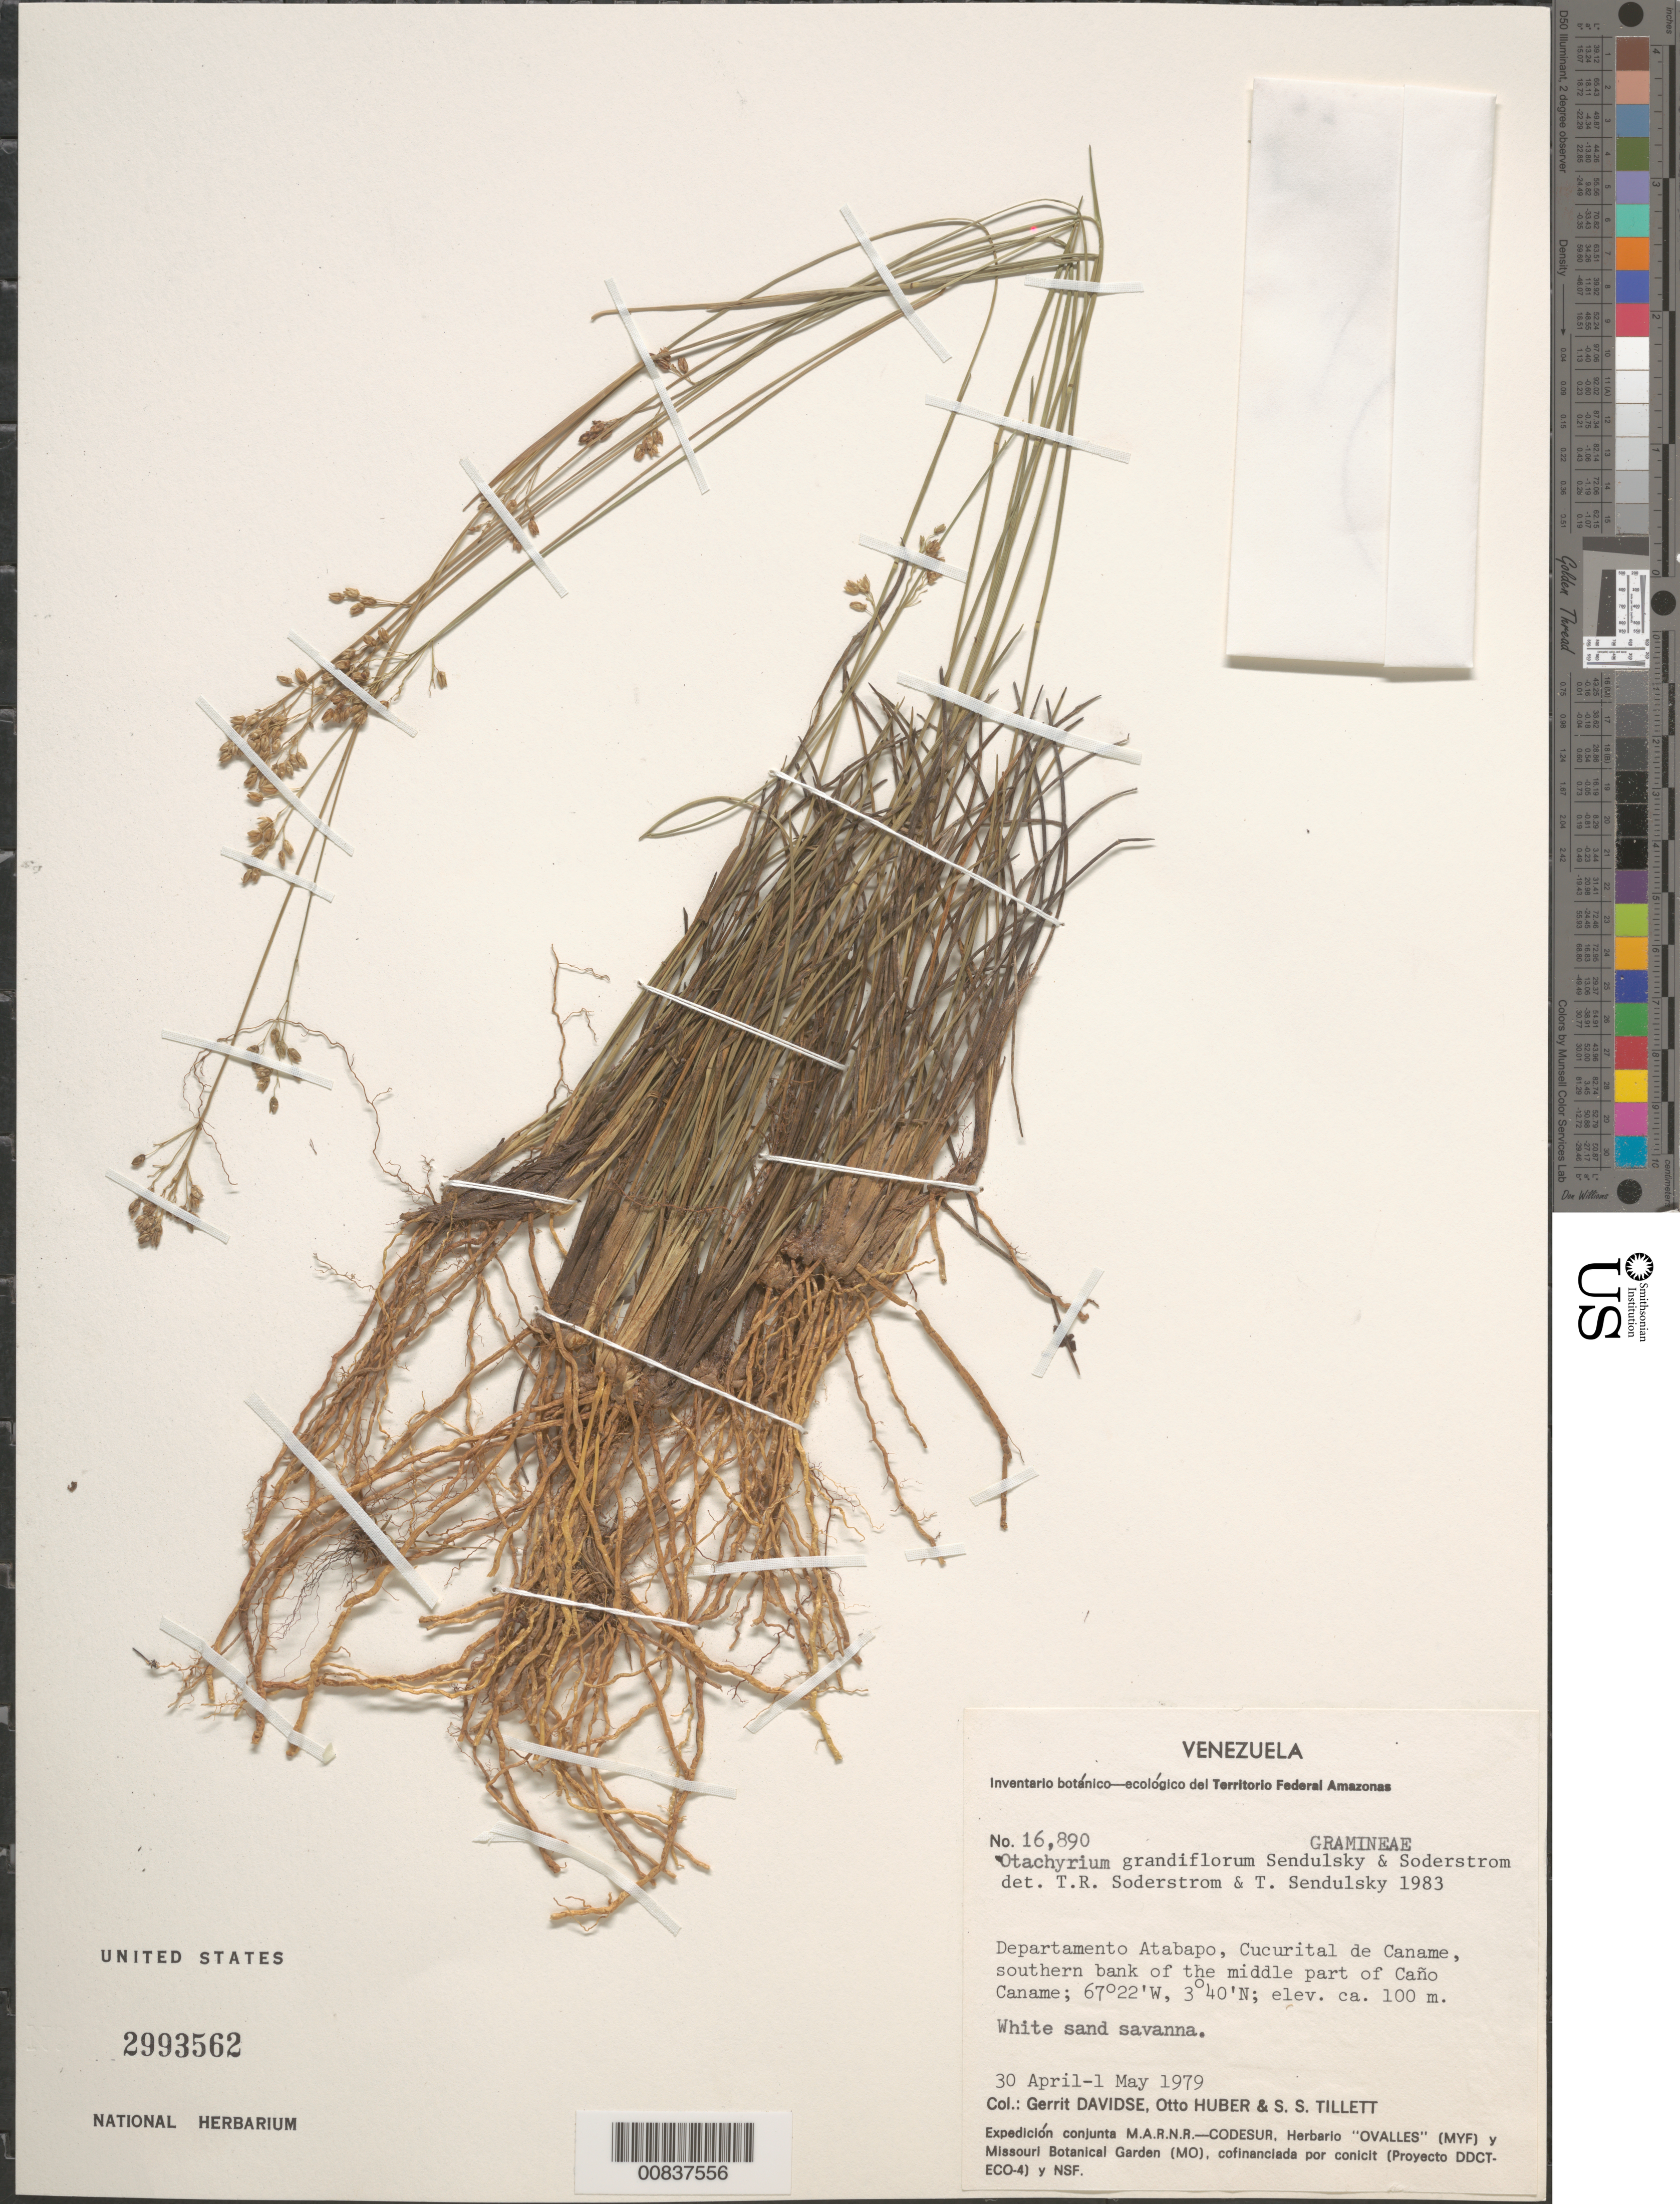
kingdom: Plantae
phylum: Tracheophyta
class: Liliopsida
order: Poales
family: Poaceae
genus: Otachyrium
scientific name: Otachyrium grandiflorum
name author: Send. & Soderstr.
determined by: Soderstrom, T. R.; Sendulsky, T.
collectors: G. Davidse, O. Huber & S. S. Tillett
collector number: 16890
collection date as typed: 30-Apr-79 to 1-May-79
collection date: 1979-04-30/1979-05-01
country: Venezuela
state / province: Amazonas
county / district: Atabapo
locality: Cucurital de Caname, southern bank of the middle part of Caño Caname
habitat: White sand savanna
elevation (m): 100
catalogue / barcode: US 2993562